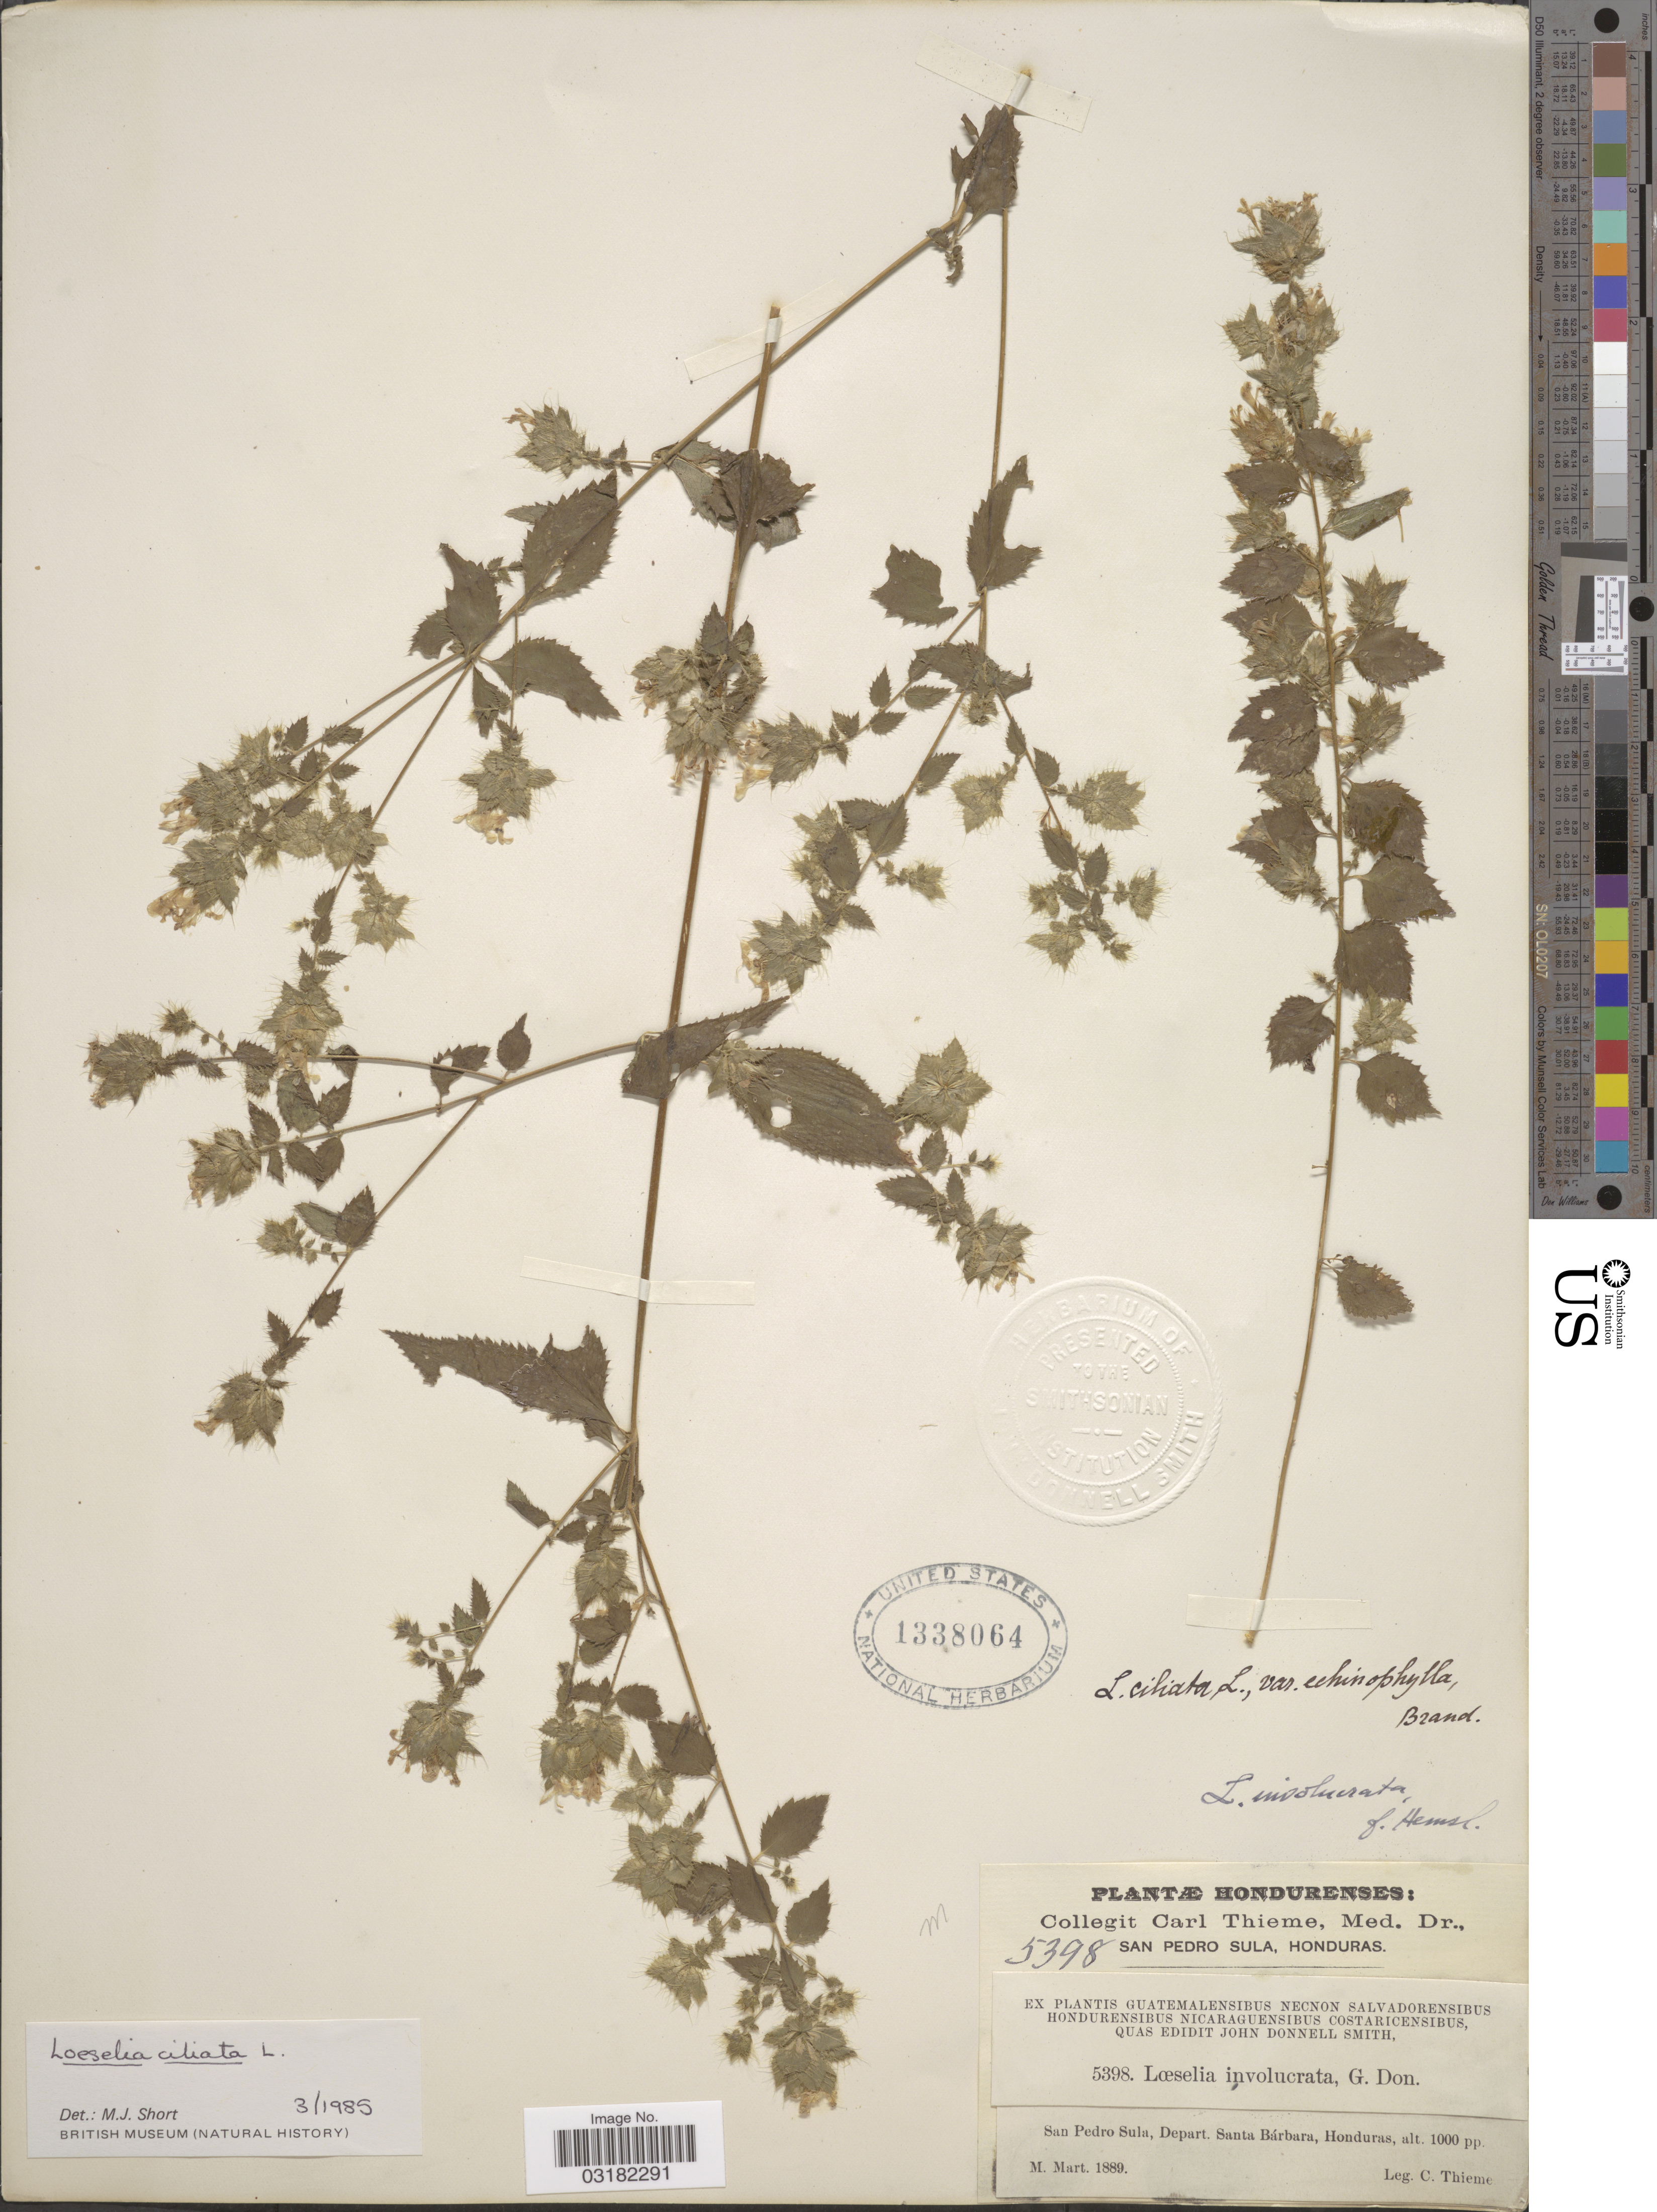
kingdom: Plantae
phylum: Tracheophyta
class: Magnoliopsida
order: Ericales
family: Polemoniaceae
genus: Loeselia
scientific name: Loeselia ciliata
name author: L.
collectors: C. Thieme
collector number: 5398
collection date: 1889-03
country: Honduras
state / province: Santa Bárbara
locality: San Pedro Sula, Depart. Santa Bárbara.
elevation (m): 305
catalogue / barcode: US 1338064